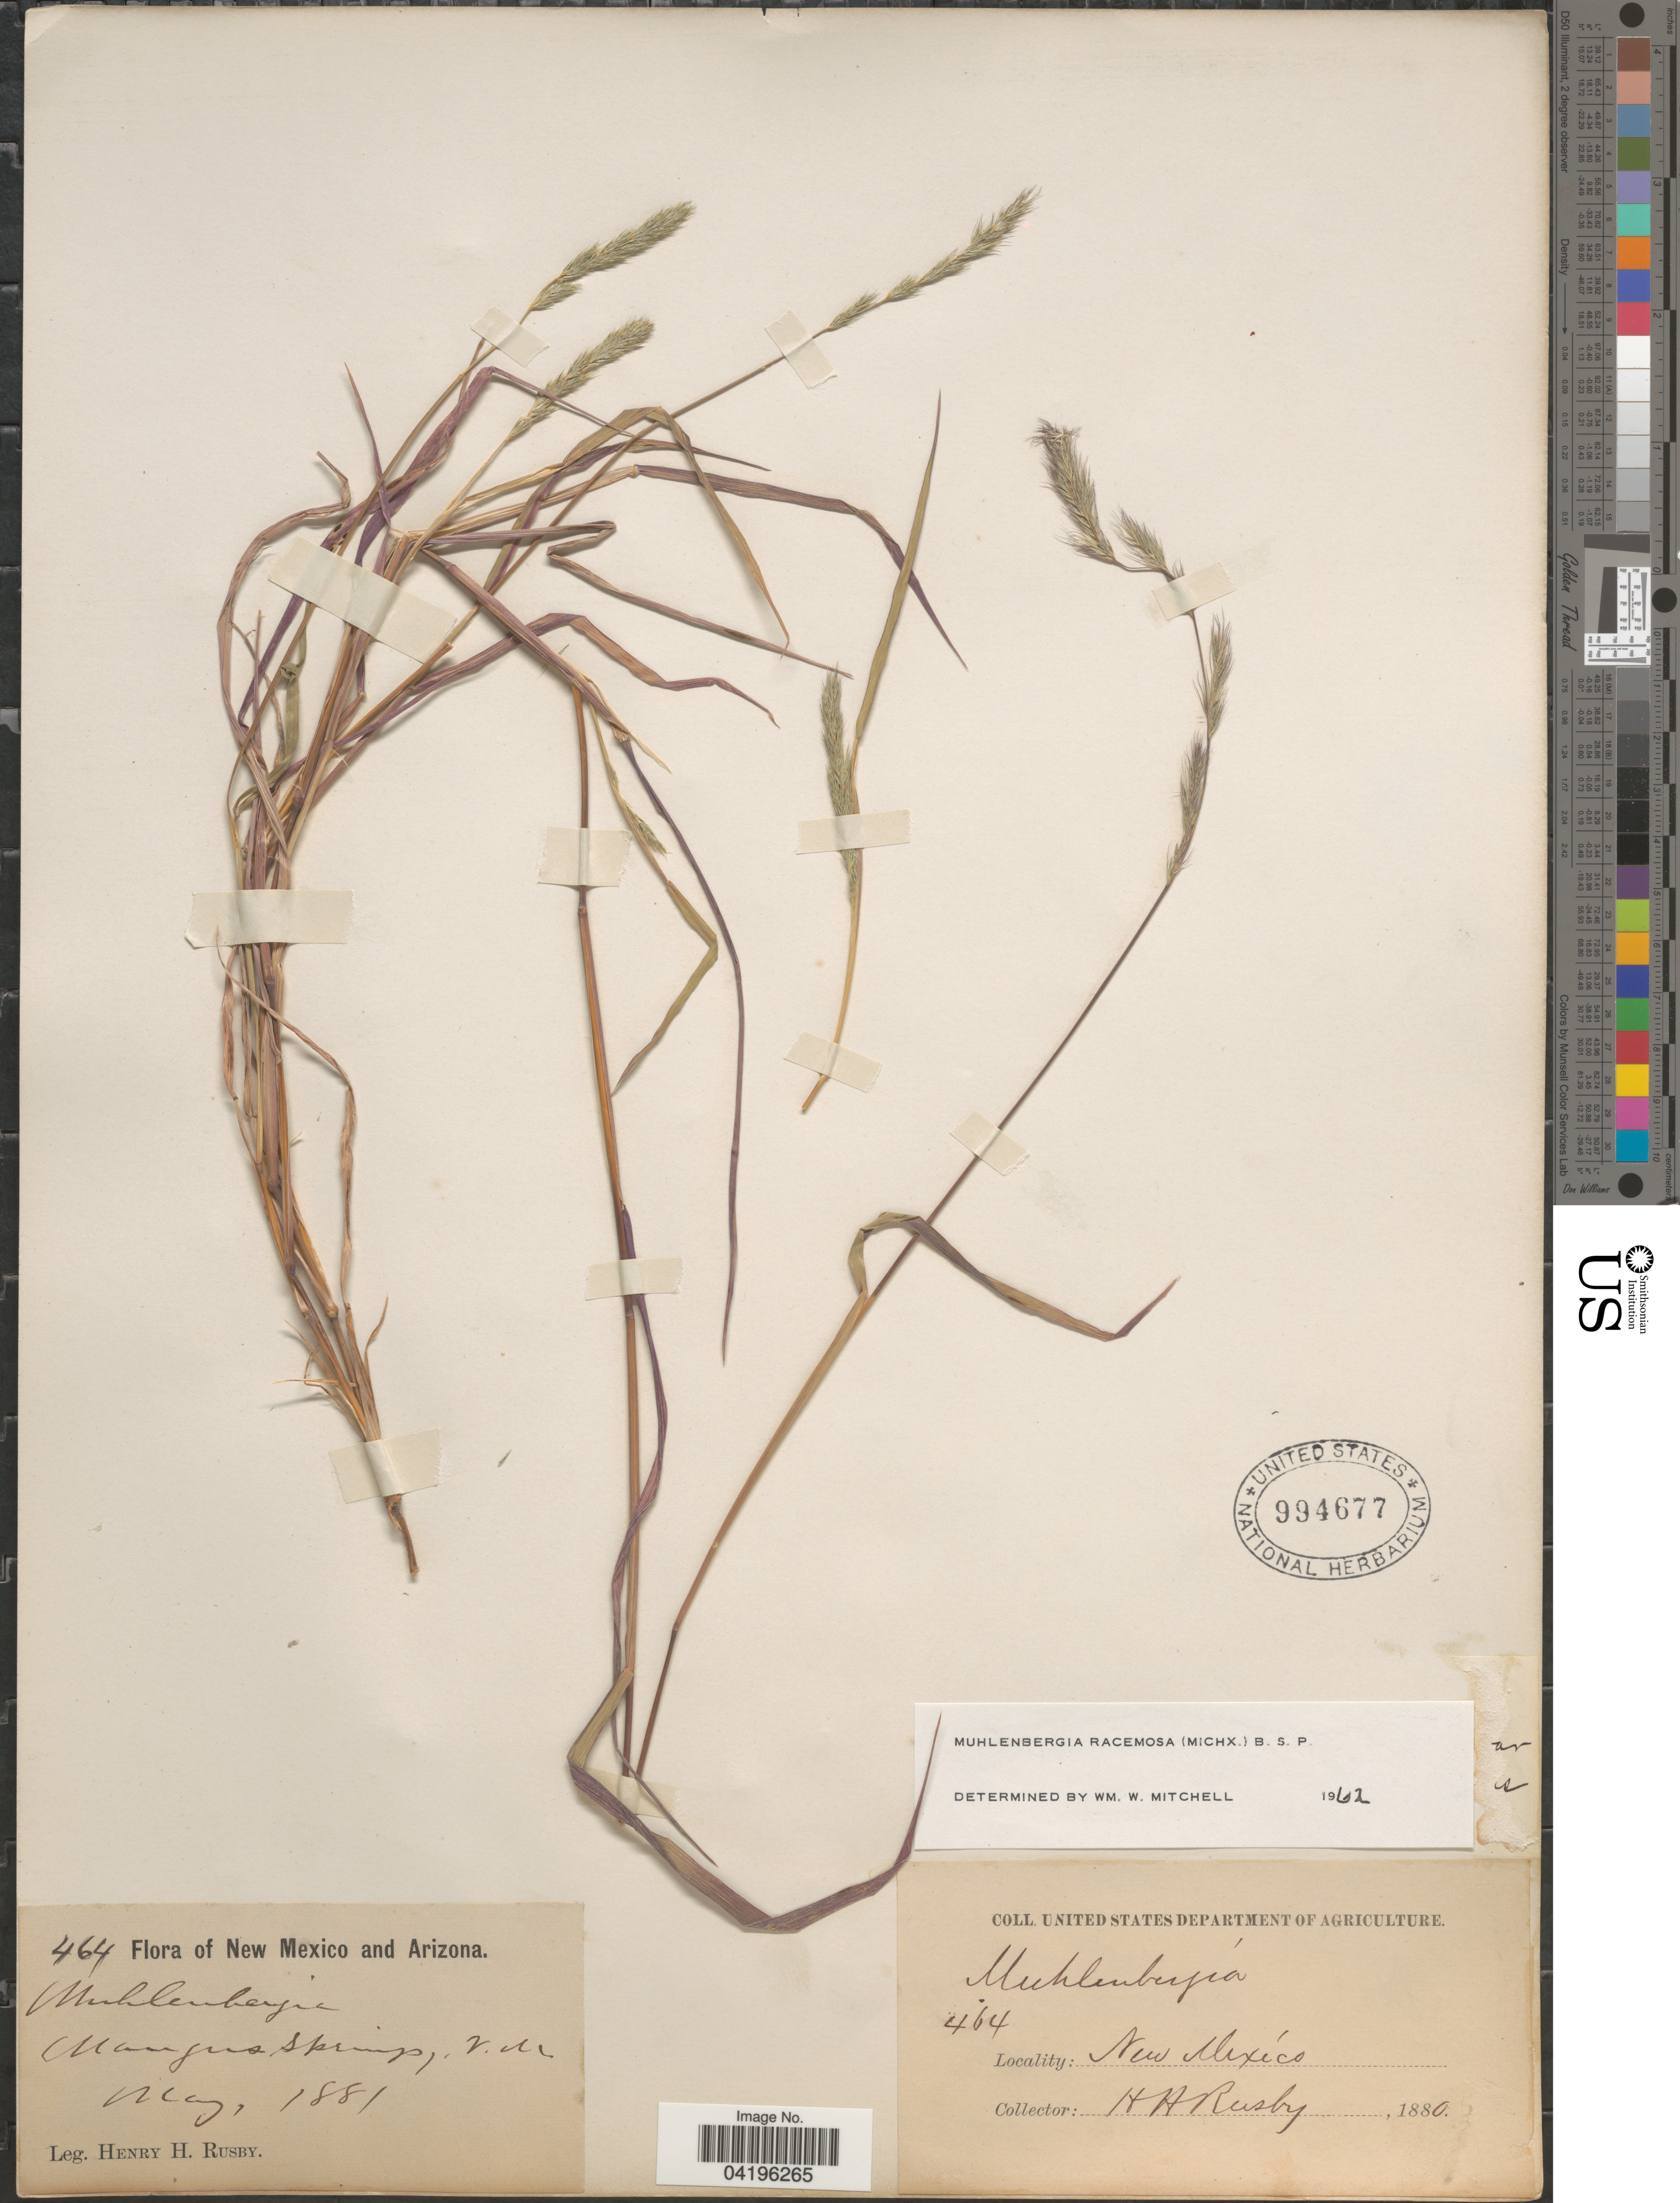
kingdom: Plantae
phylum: Tracheophyta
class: Liliopsida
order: Poales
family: Poaceae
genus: Muhlenbergia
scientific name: Muhlenbergia racemosa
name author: (Michx.) Britton et al.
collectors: H. H. Rusby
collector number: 464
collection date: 1880/1881-05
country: United States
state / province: New Mexico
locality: Mangus Springs.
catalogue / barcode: US 994677